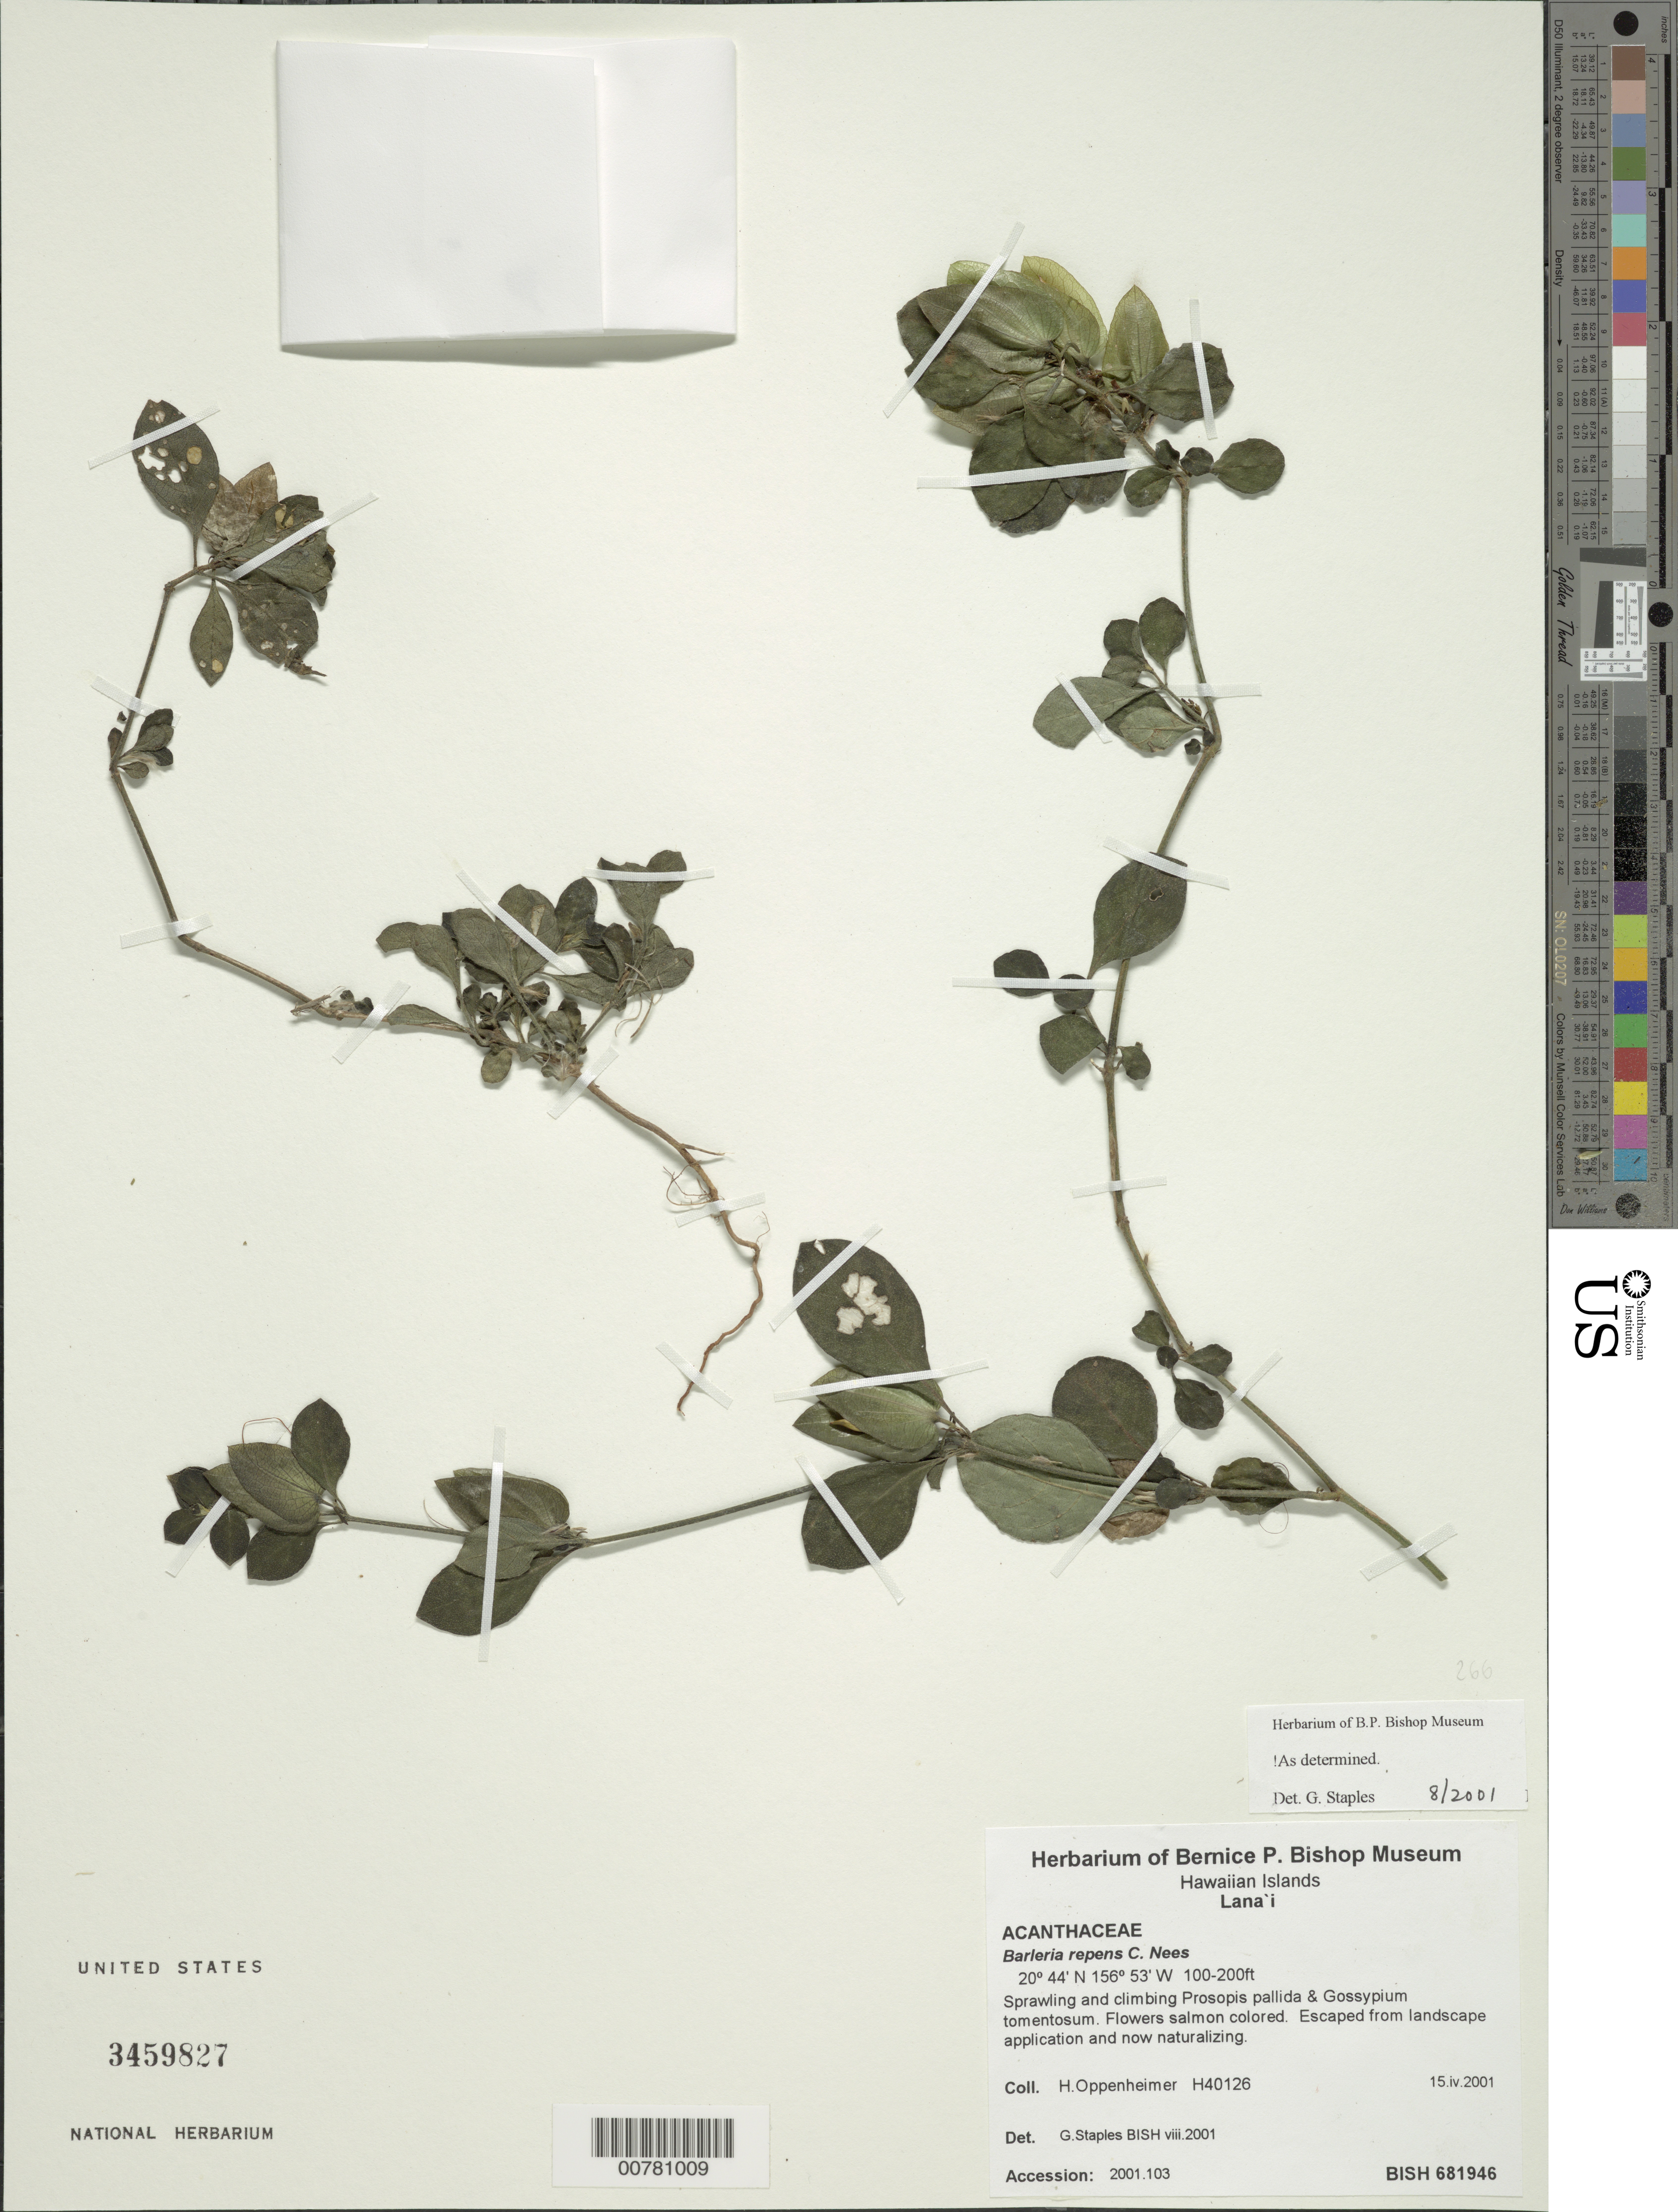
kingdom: Plantae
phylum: Tracheophyta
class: Magnoliopsida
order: Lamiales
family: Acanthaceae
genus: Barleria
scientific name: Barleria repens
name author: Nees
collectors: H. Oppenheimer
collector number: H40126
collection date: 2001-04-15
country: United States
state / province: Hawaii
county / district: Hawaii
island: Lana'i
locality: Hawaiian Islands. Lana'i.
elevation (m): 30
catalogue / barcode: US 3459827